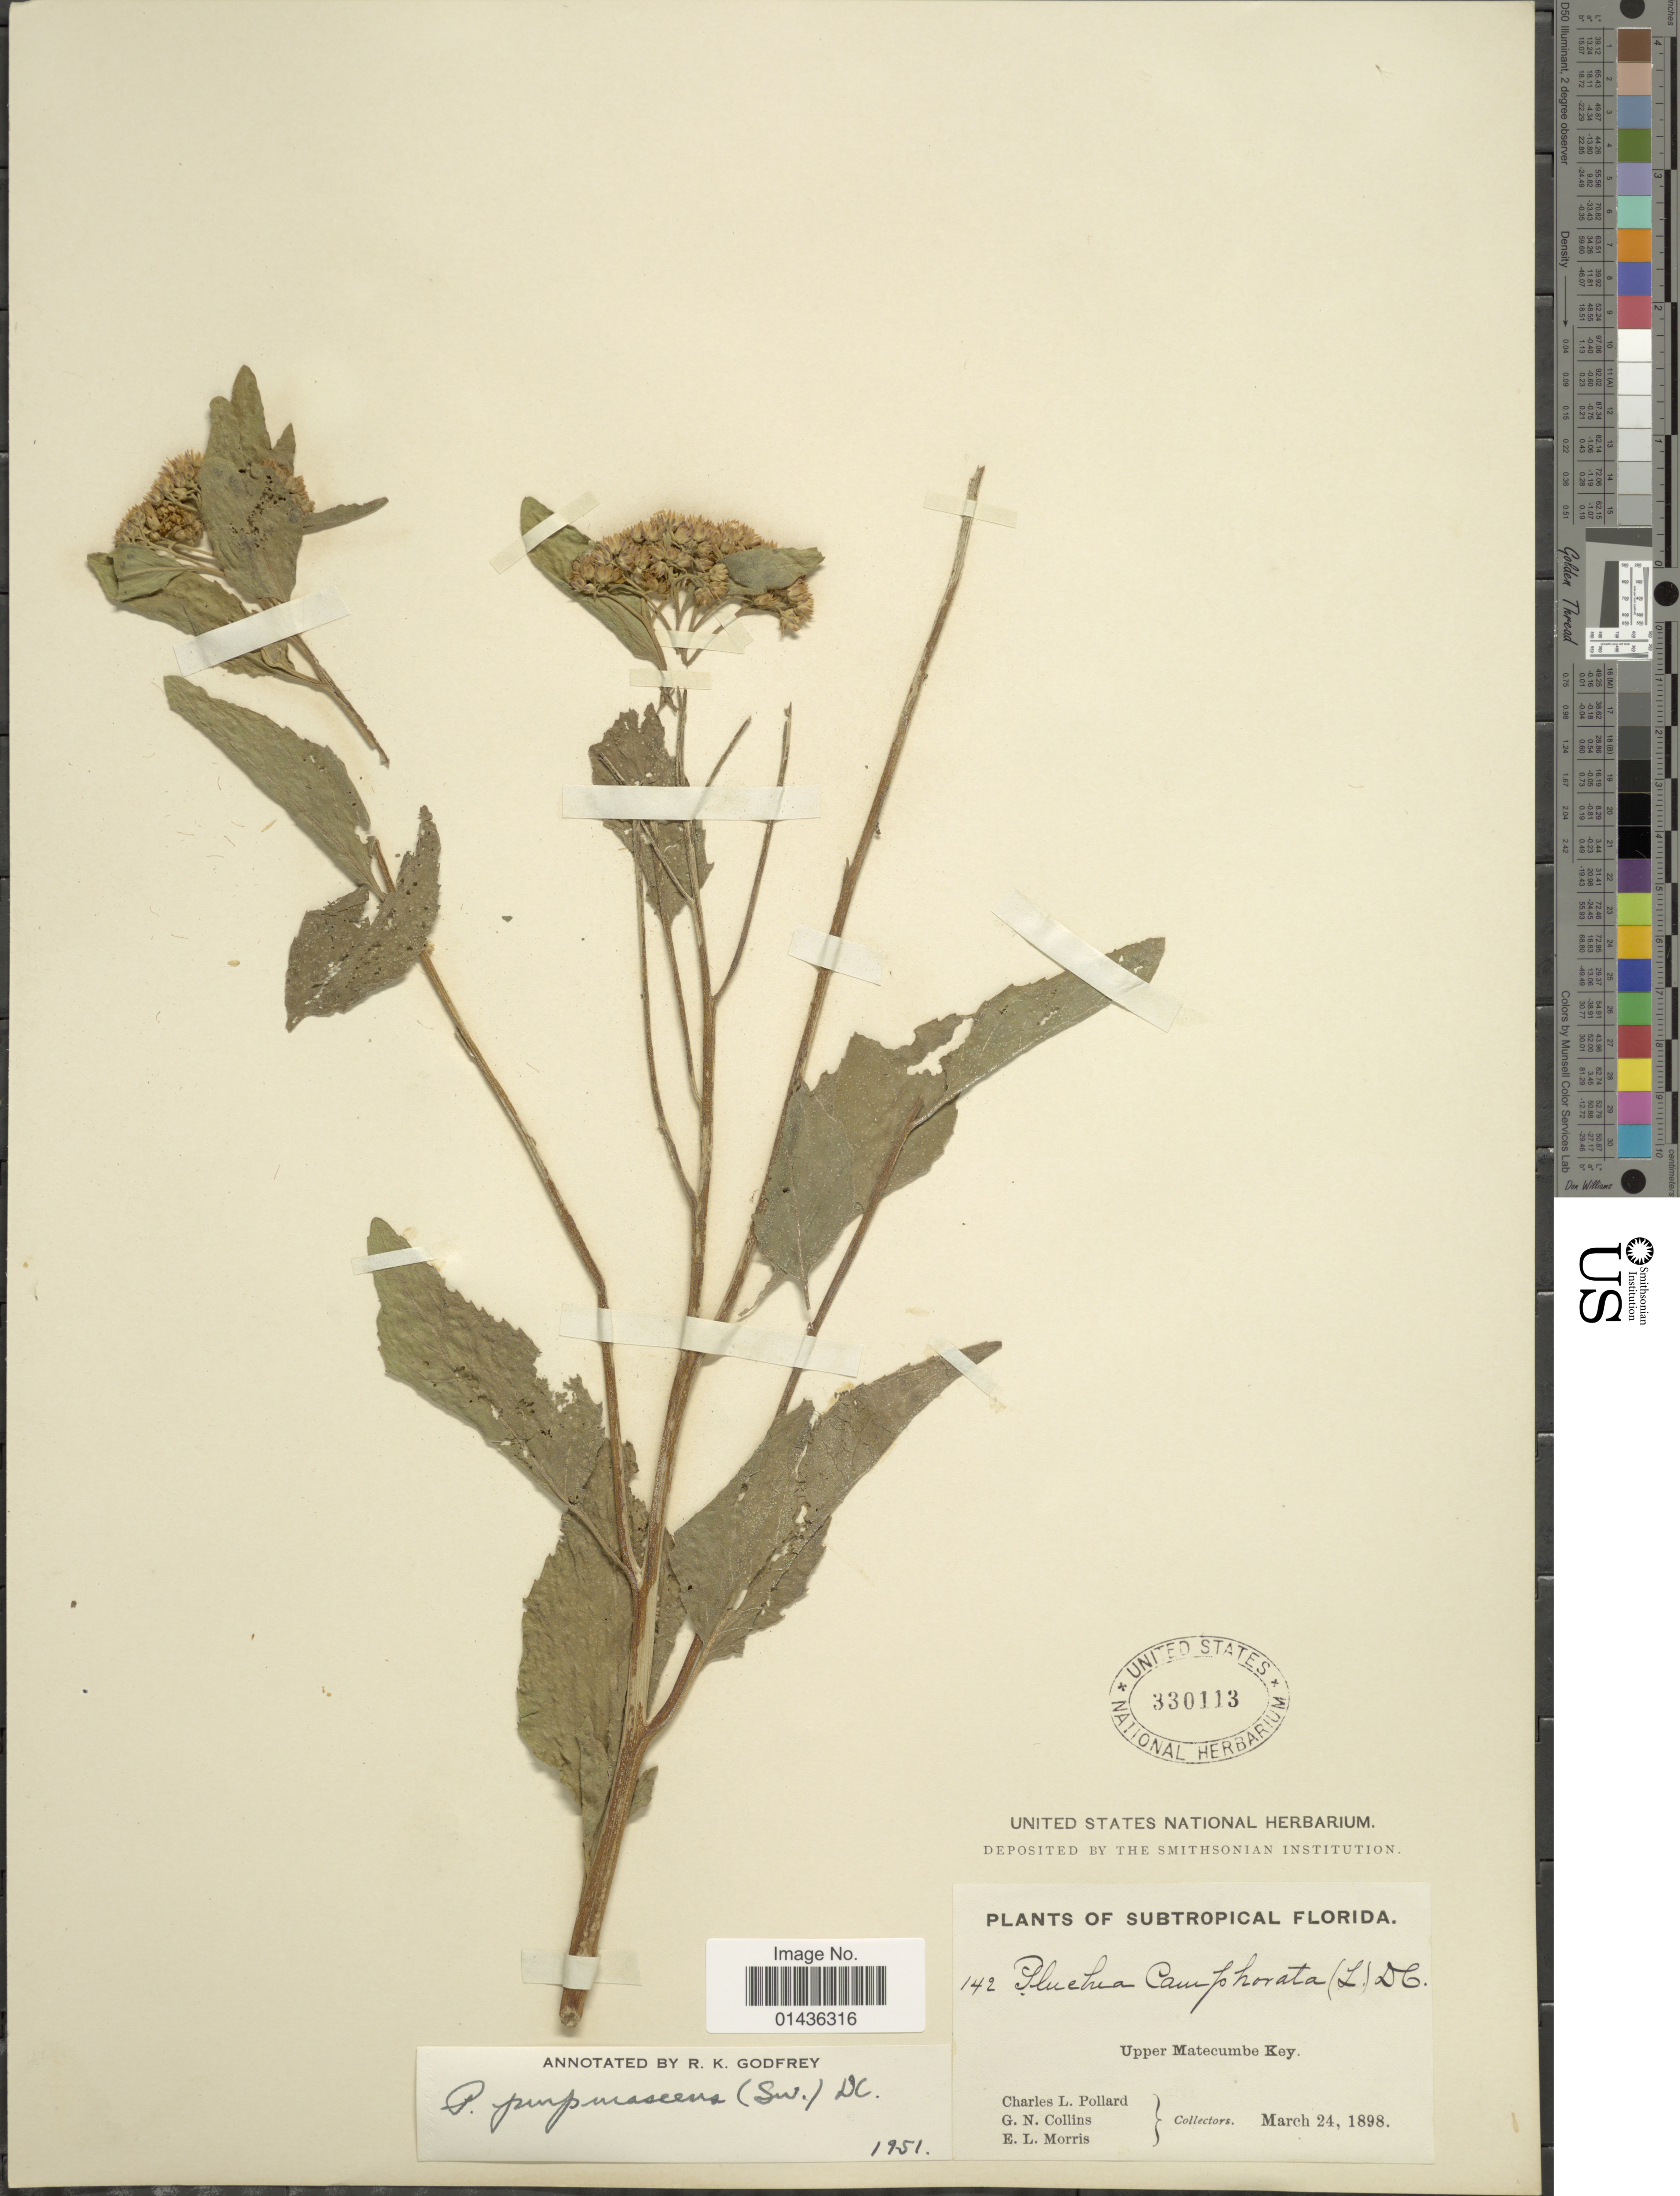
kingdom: Plantae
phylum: Tracheophyta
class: Magnoliopsida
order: Asterales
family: Asteraceae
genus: Pluchea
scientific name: Pluchea odorata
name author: (L.) Cass.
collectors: C. L. Pollard, G. Collins & E. Morris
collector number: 142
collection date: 1898-03-24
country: United States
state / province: Florida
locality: Subtropical Florida, Upper Matecumbe Key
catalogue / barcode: US 330113